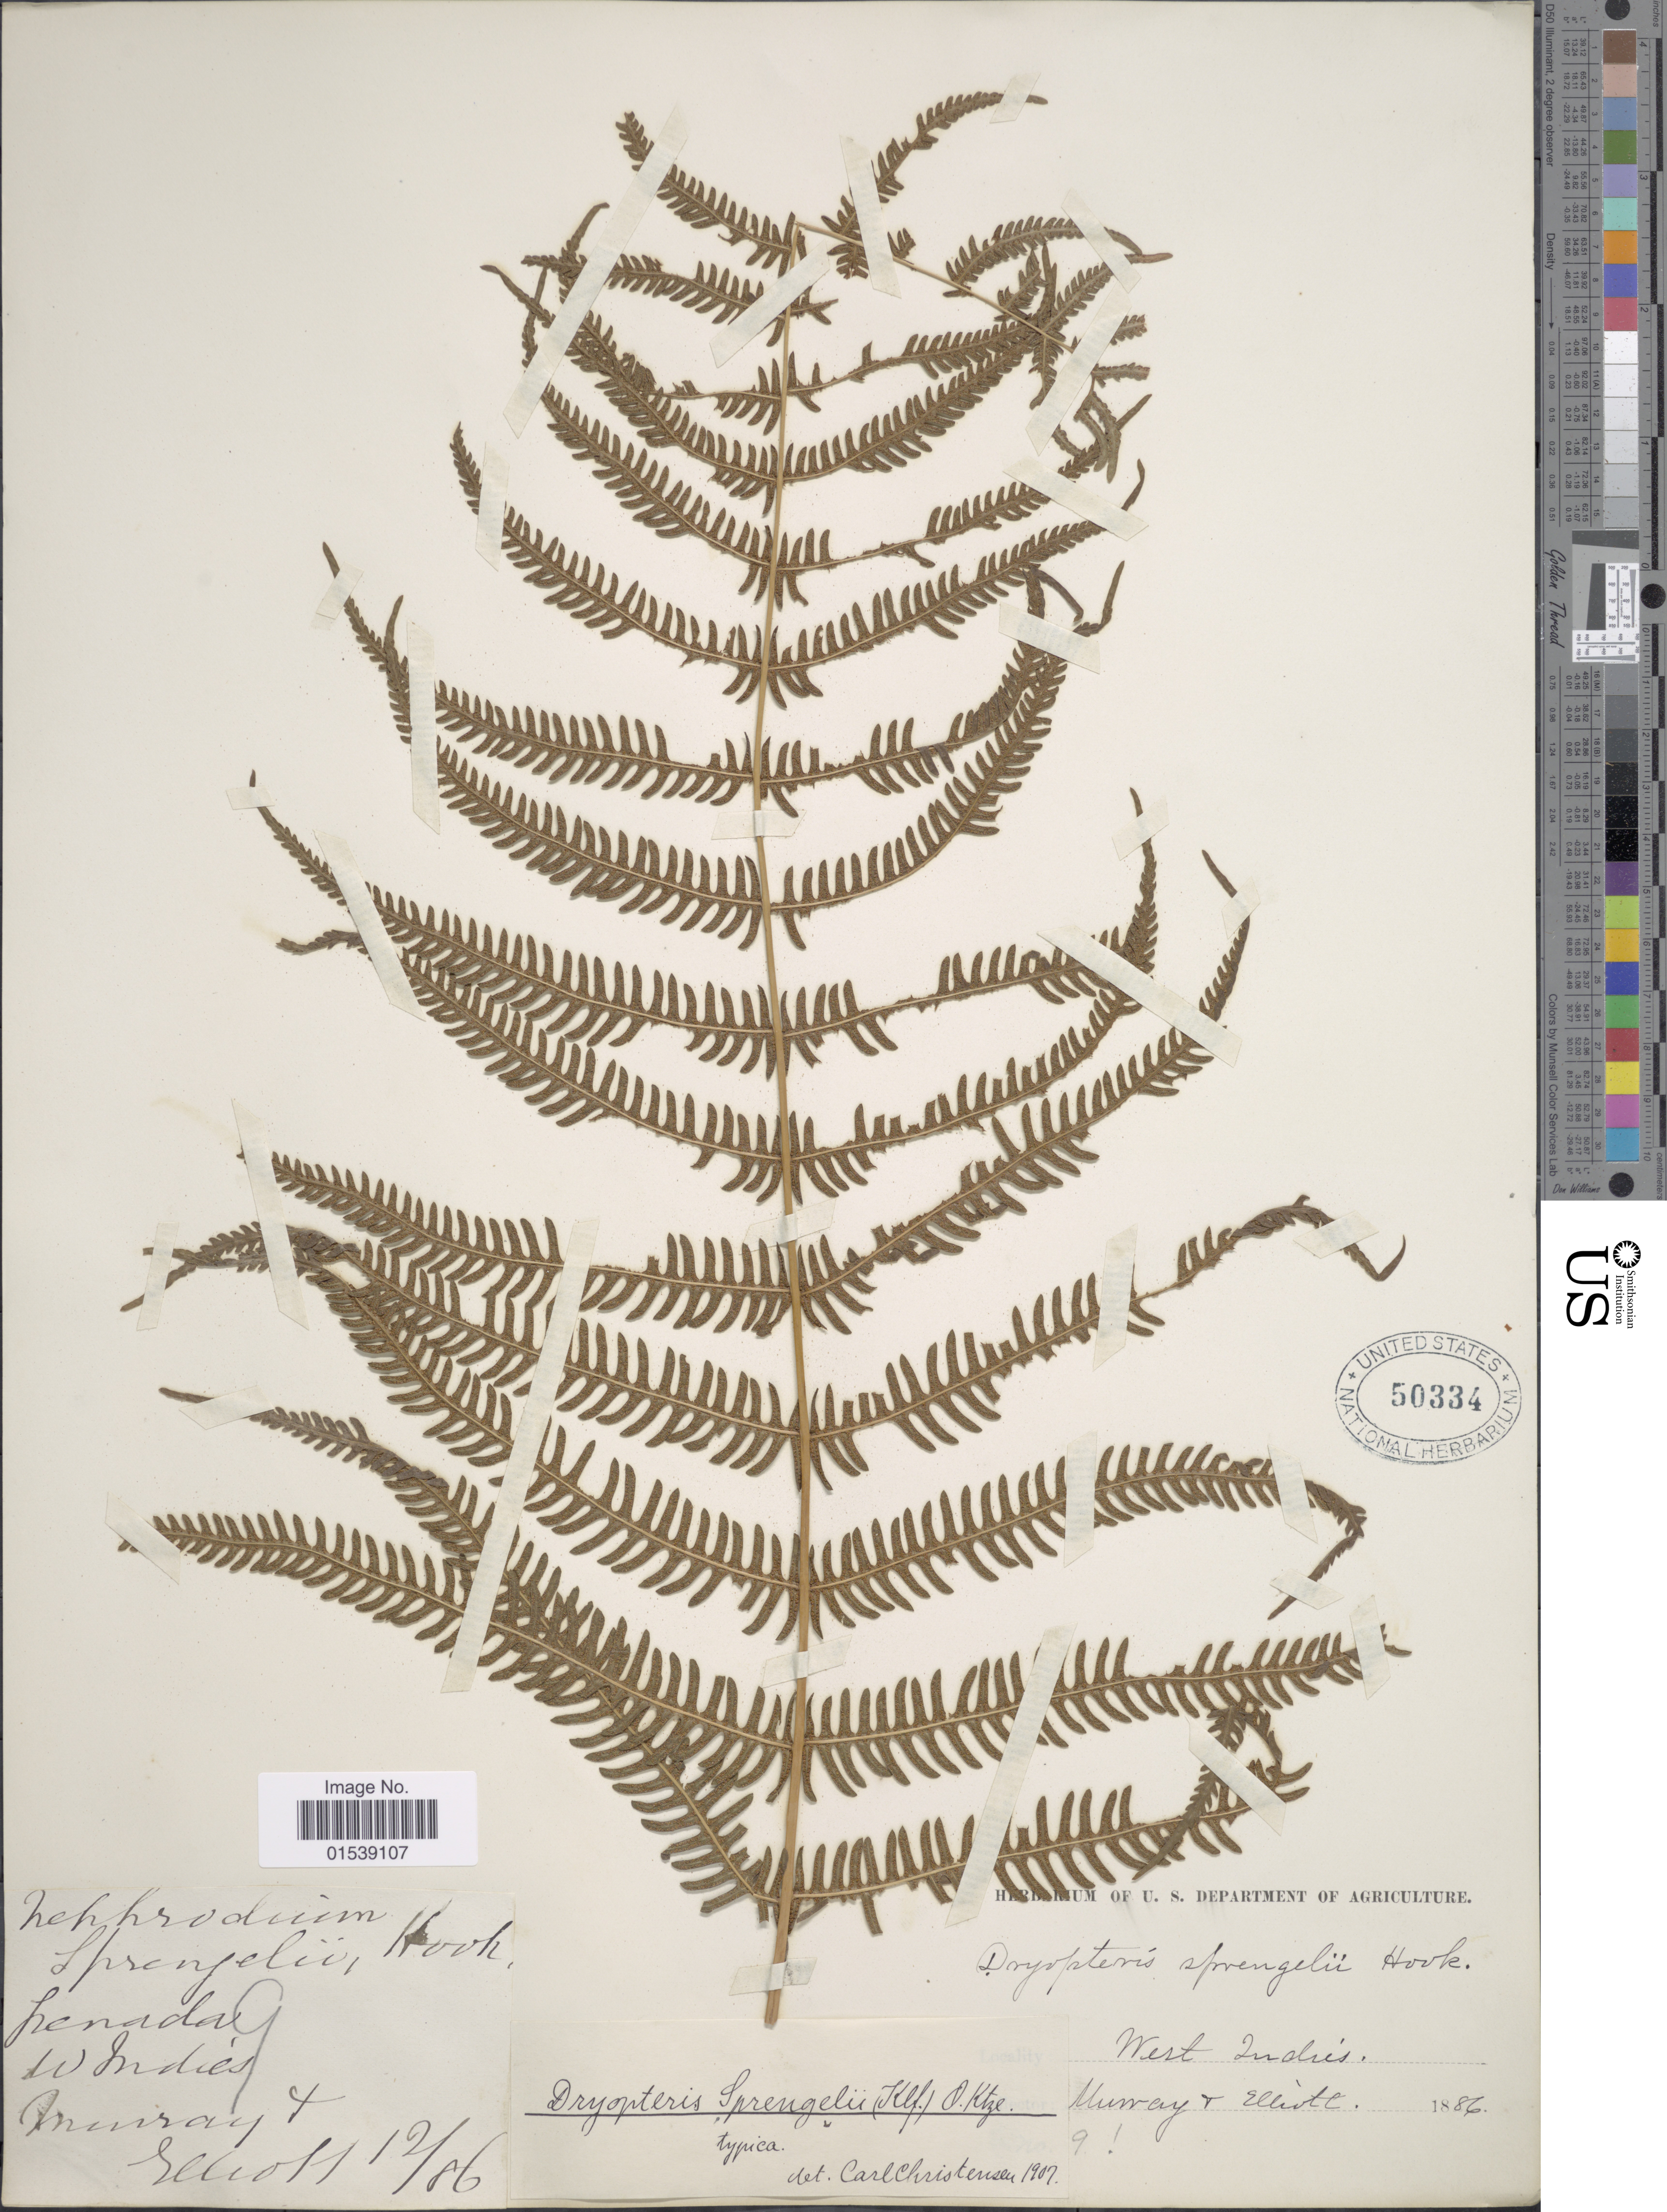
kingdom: Plantae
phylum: Tracheophyta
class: Polypodiopsida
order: Polypodiales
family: Thelypteridaceae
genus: Amauropelta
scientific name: Amauropelta balbisii (Spreng.) comb. nov., ined. 2015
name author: (Spreng.)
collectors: Murray, -- & Elliott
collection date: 1886-12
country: Grenada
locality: West Indies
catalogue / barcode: US 50334